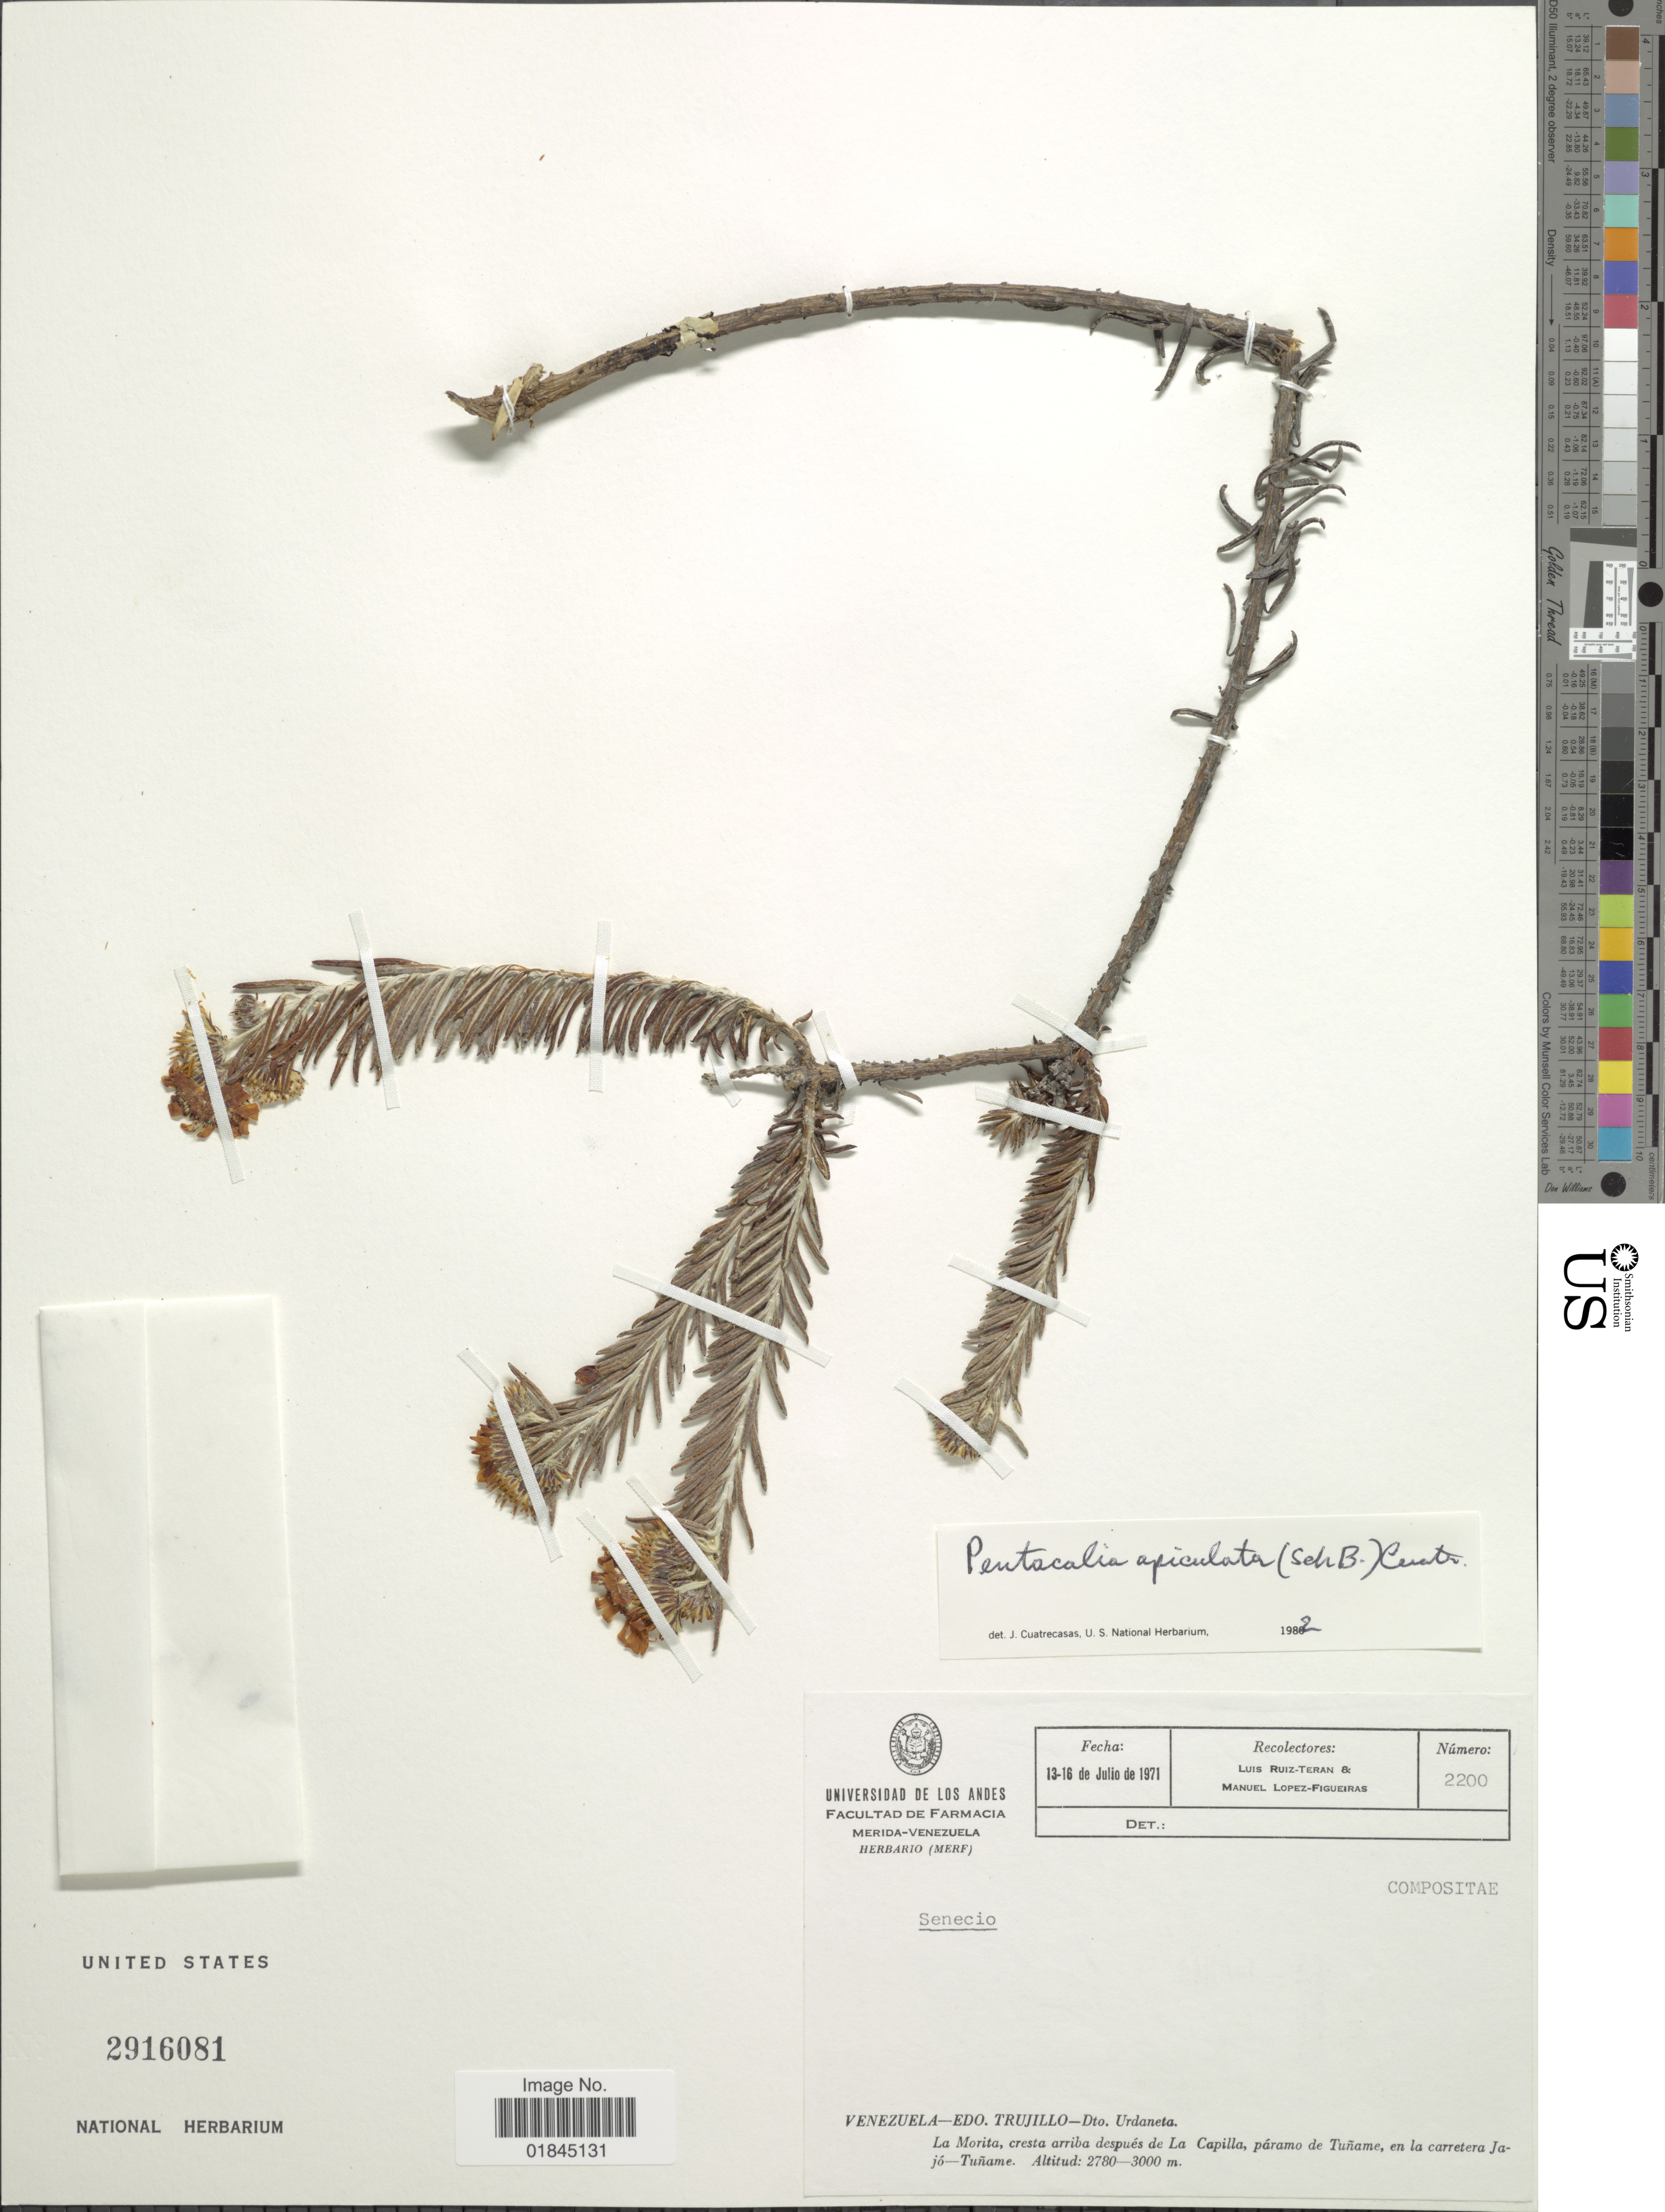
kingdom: Plantae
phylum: Tracheophyta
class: Magnoliopsida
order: Asterales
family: Asteraceae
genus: Pentacalia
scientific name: Pentacalia apiculata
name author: (Sch. Bip. ex Wedd.) Cuatrec.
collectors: L. E. Ruíz-Terán & M. López Figueiras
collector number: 2200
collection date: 1971-07-13/1971-07-16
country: Venezuela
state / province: Trujillo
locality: Venezuela - Edo. Trujillo - Dto. Urdaneta. La Morita, cresta arriba después de La Capilla, páramo de Tuñame, en la carretera Jajó - Tuñame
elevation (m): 2780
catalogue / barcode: US 2916081